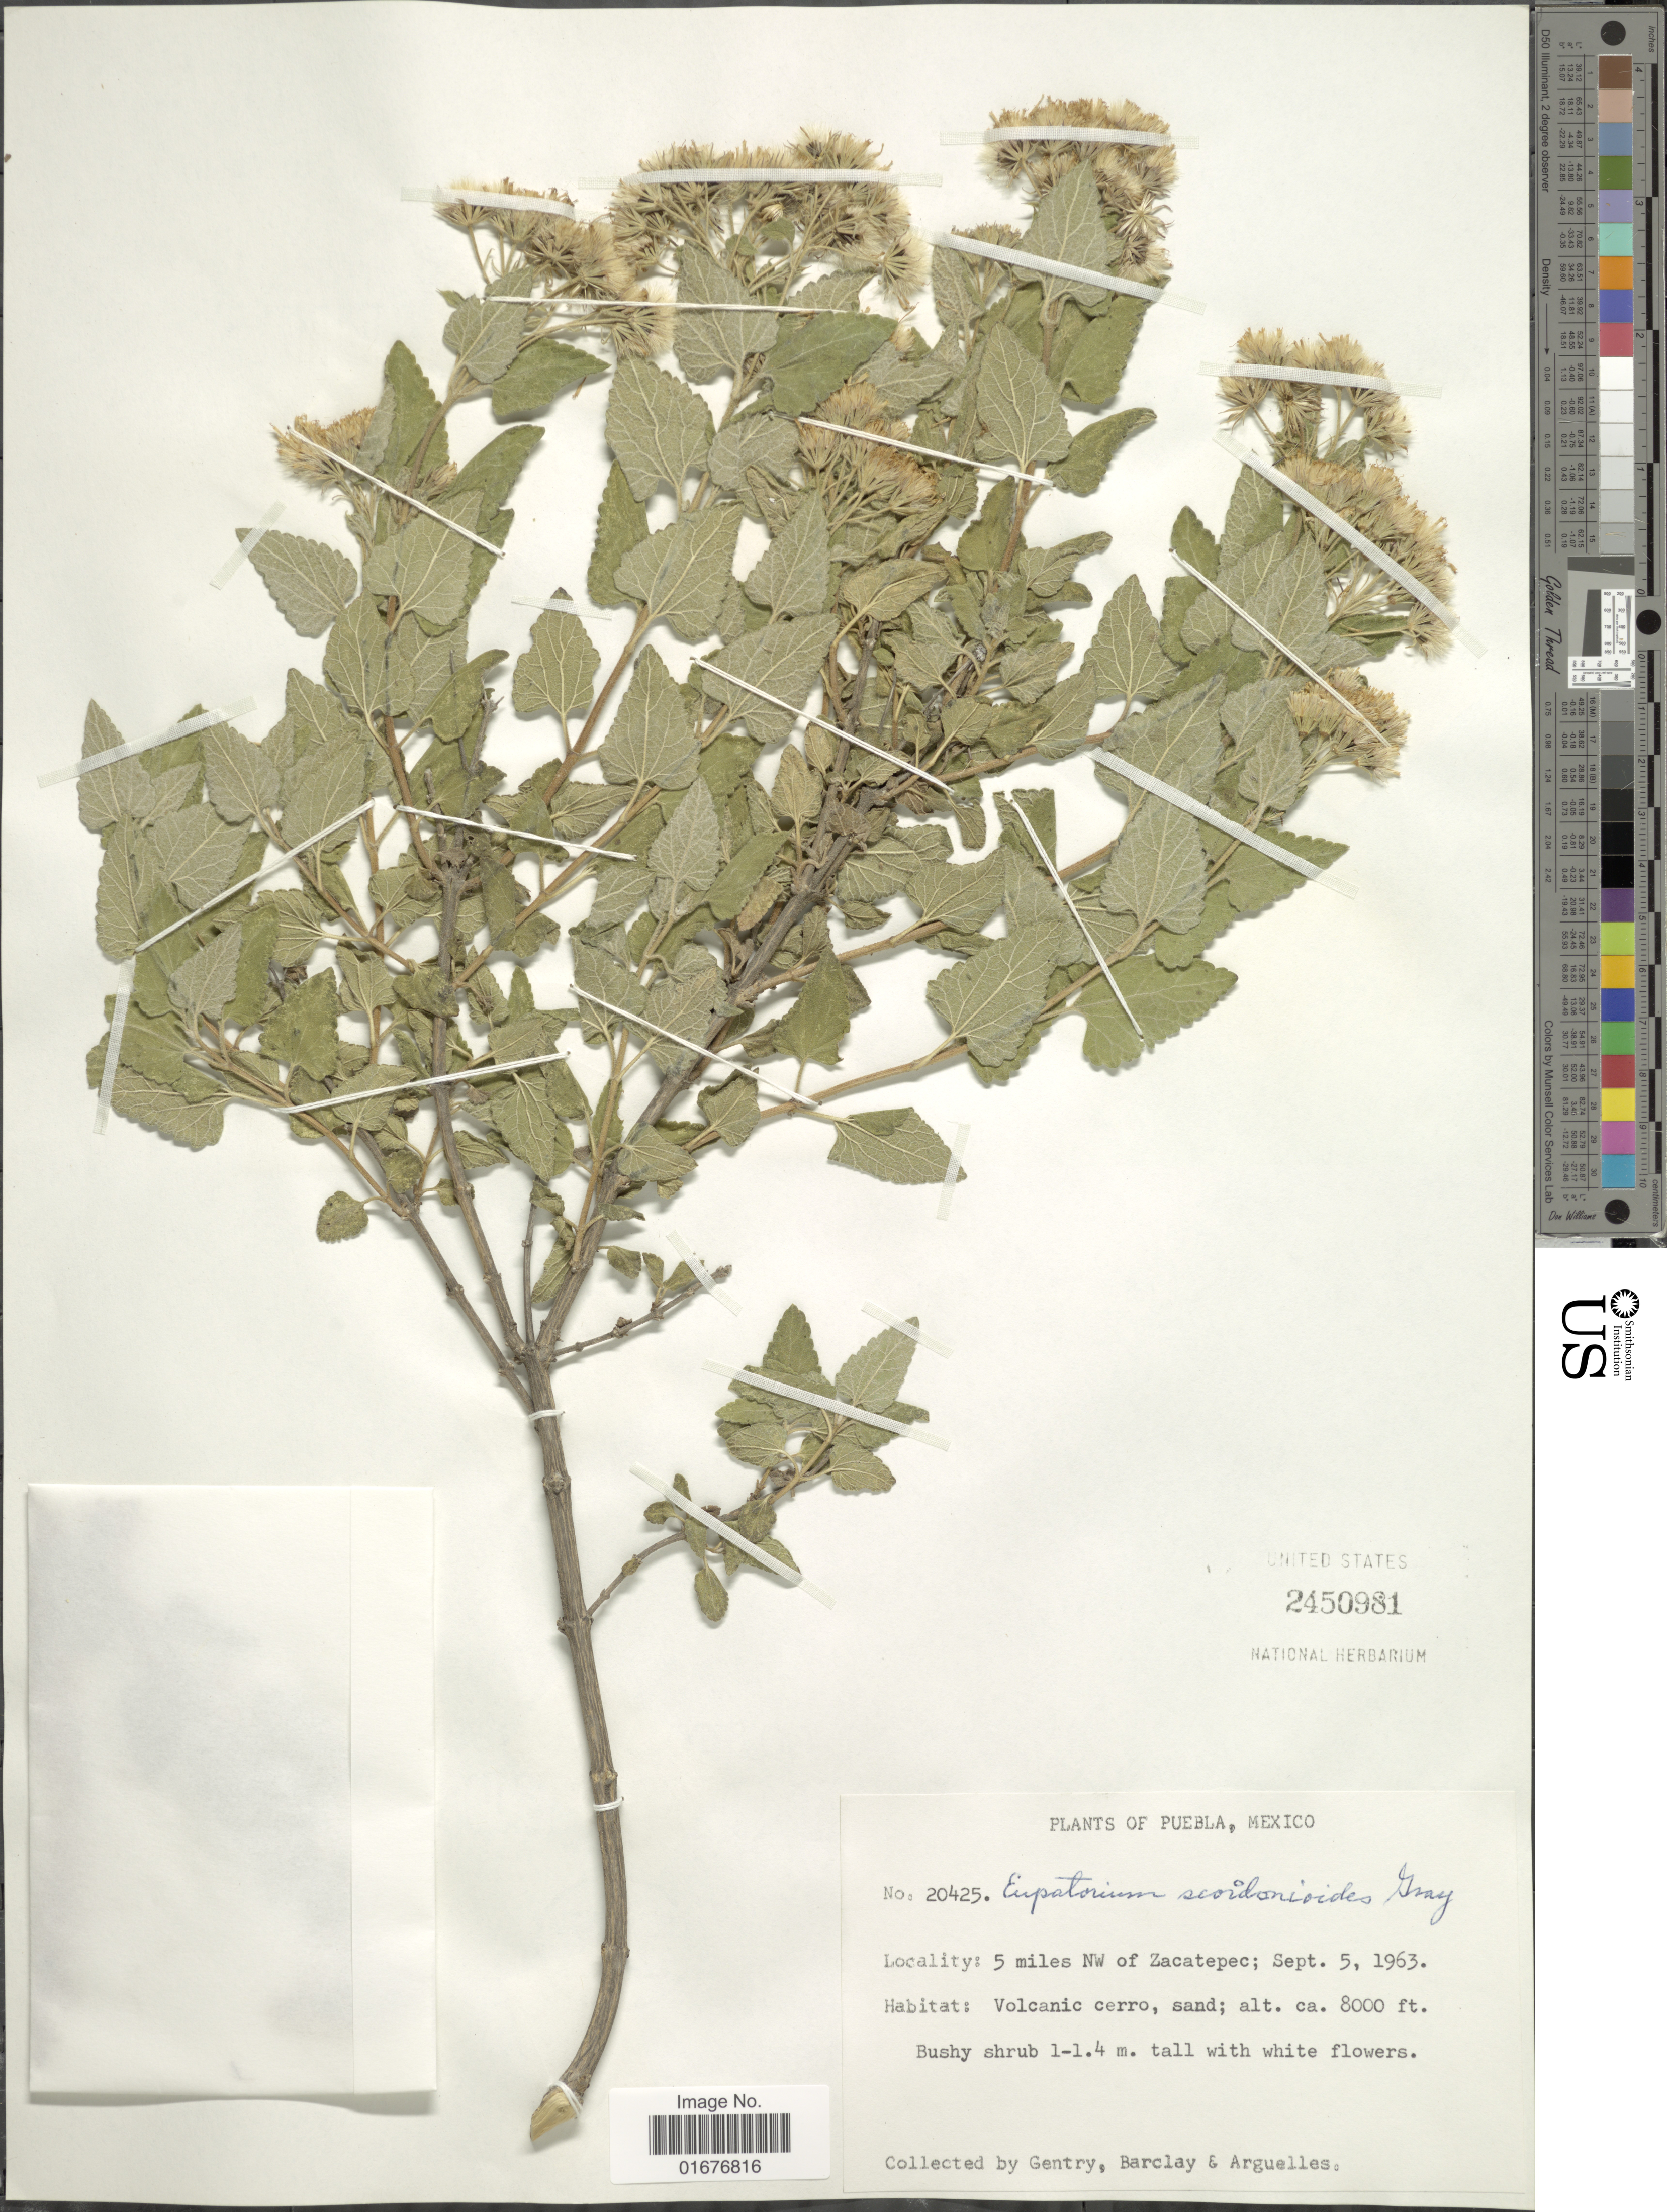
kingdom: Plantae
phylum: Tracheophyta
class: Magnoliopsida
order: Asterales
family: Asteraceae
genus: Ageratina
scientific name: Ageratina scorodonioides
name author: (A. Gray) R.M. King & H. Rob.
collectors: Gentry, --, -- Barclay & Arguelles, --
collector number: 20425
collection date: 1963-09-05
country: Mexico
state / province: Puebla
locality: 5 miles NW of Zacatepec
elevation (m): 2438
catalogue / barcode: US 2450981